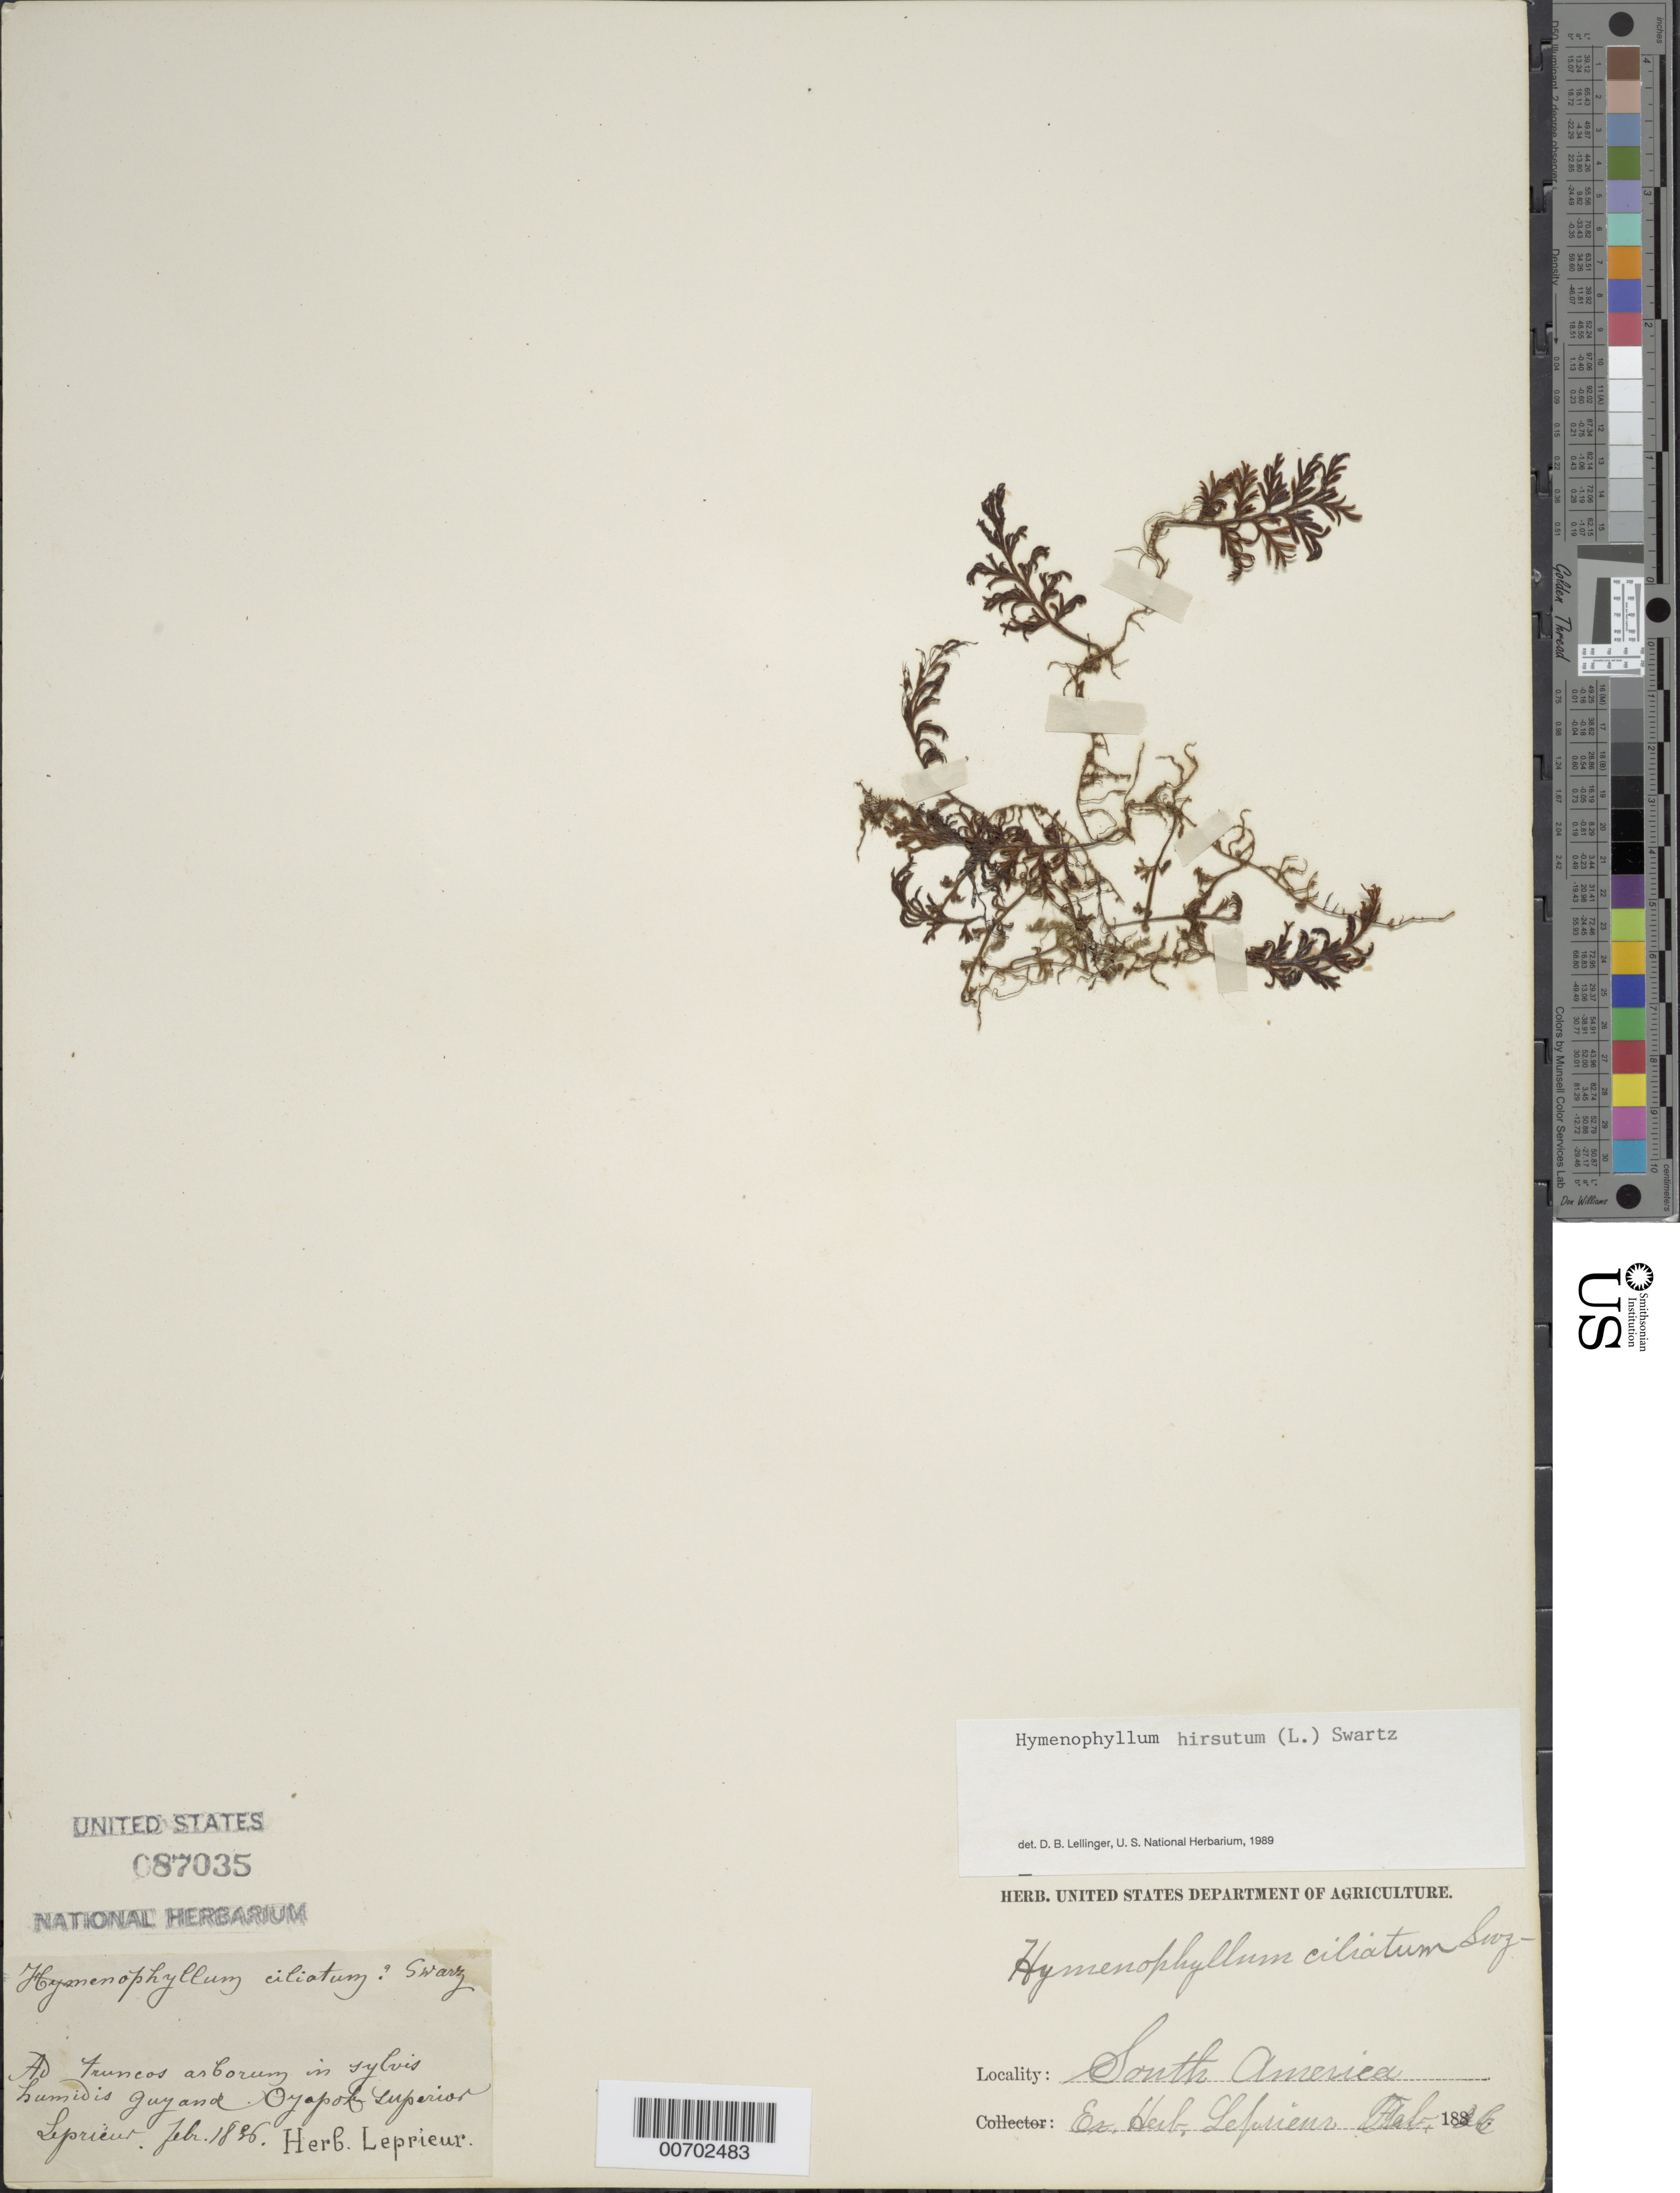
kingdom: Plantae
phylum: Tracheophyta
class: Polypodiopsida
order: Hymenophyllales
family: Hymenophyllaceae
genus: Hymenophyllum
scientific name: Hymenophyllum hirsutum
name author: (L.) Sw.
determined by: Lellinger, David B., (BOT), Smithsonian Institution - National Museum of Natural History (UNITED STATES)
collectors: F. M. R. Leprieur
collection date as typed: February 1836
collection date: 1836-02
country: French Guiana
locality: Oyapock, superíor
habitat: Humid forest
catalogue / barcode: US 87035